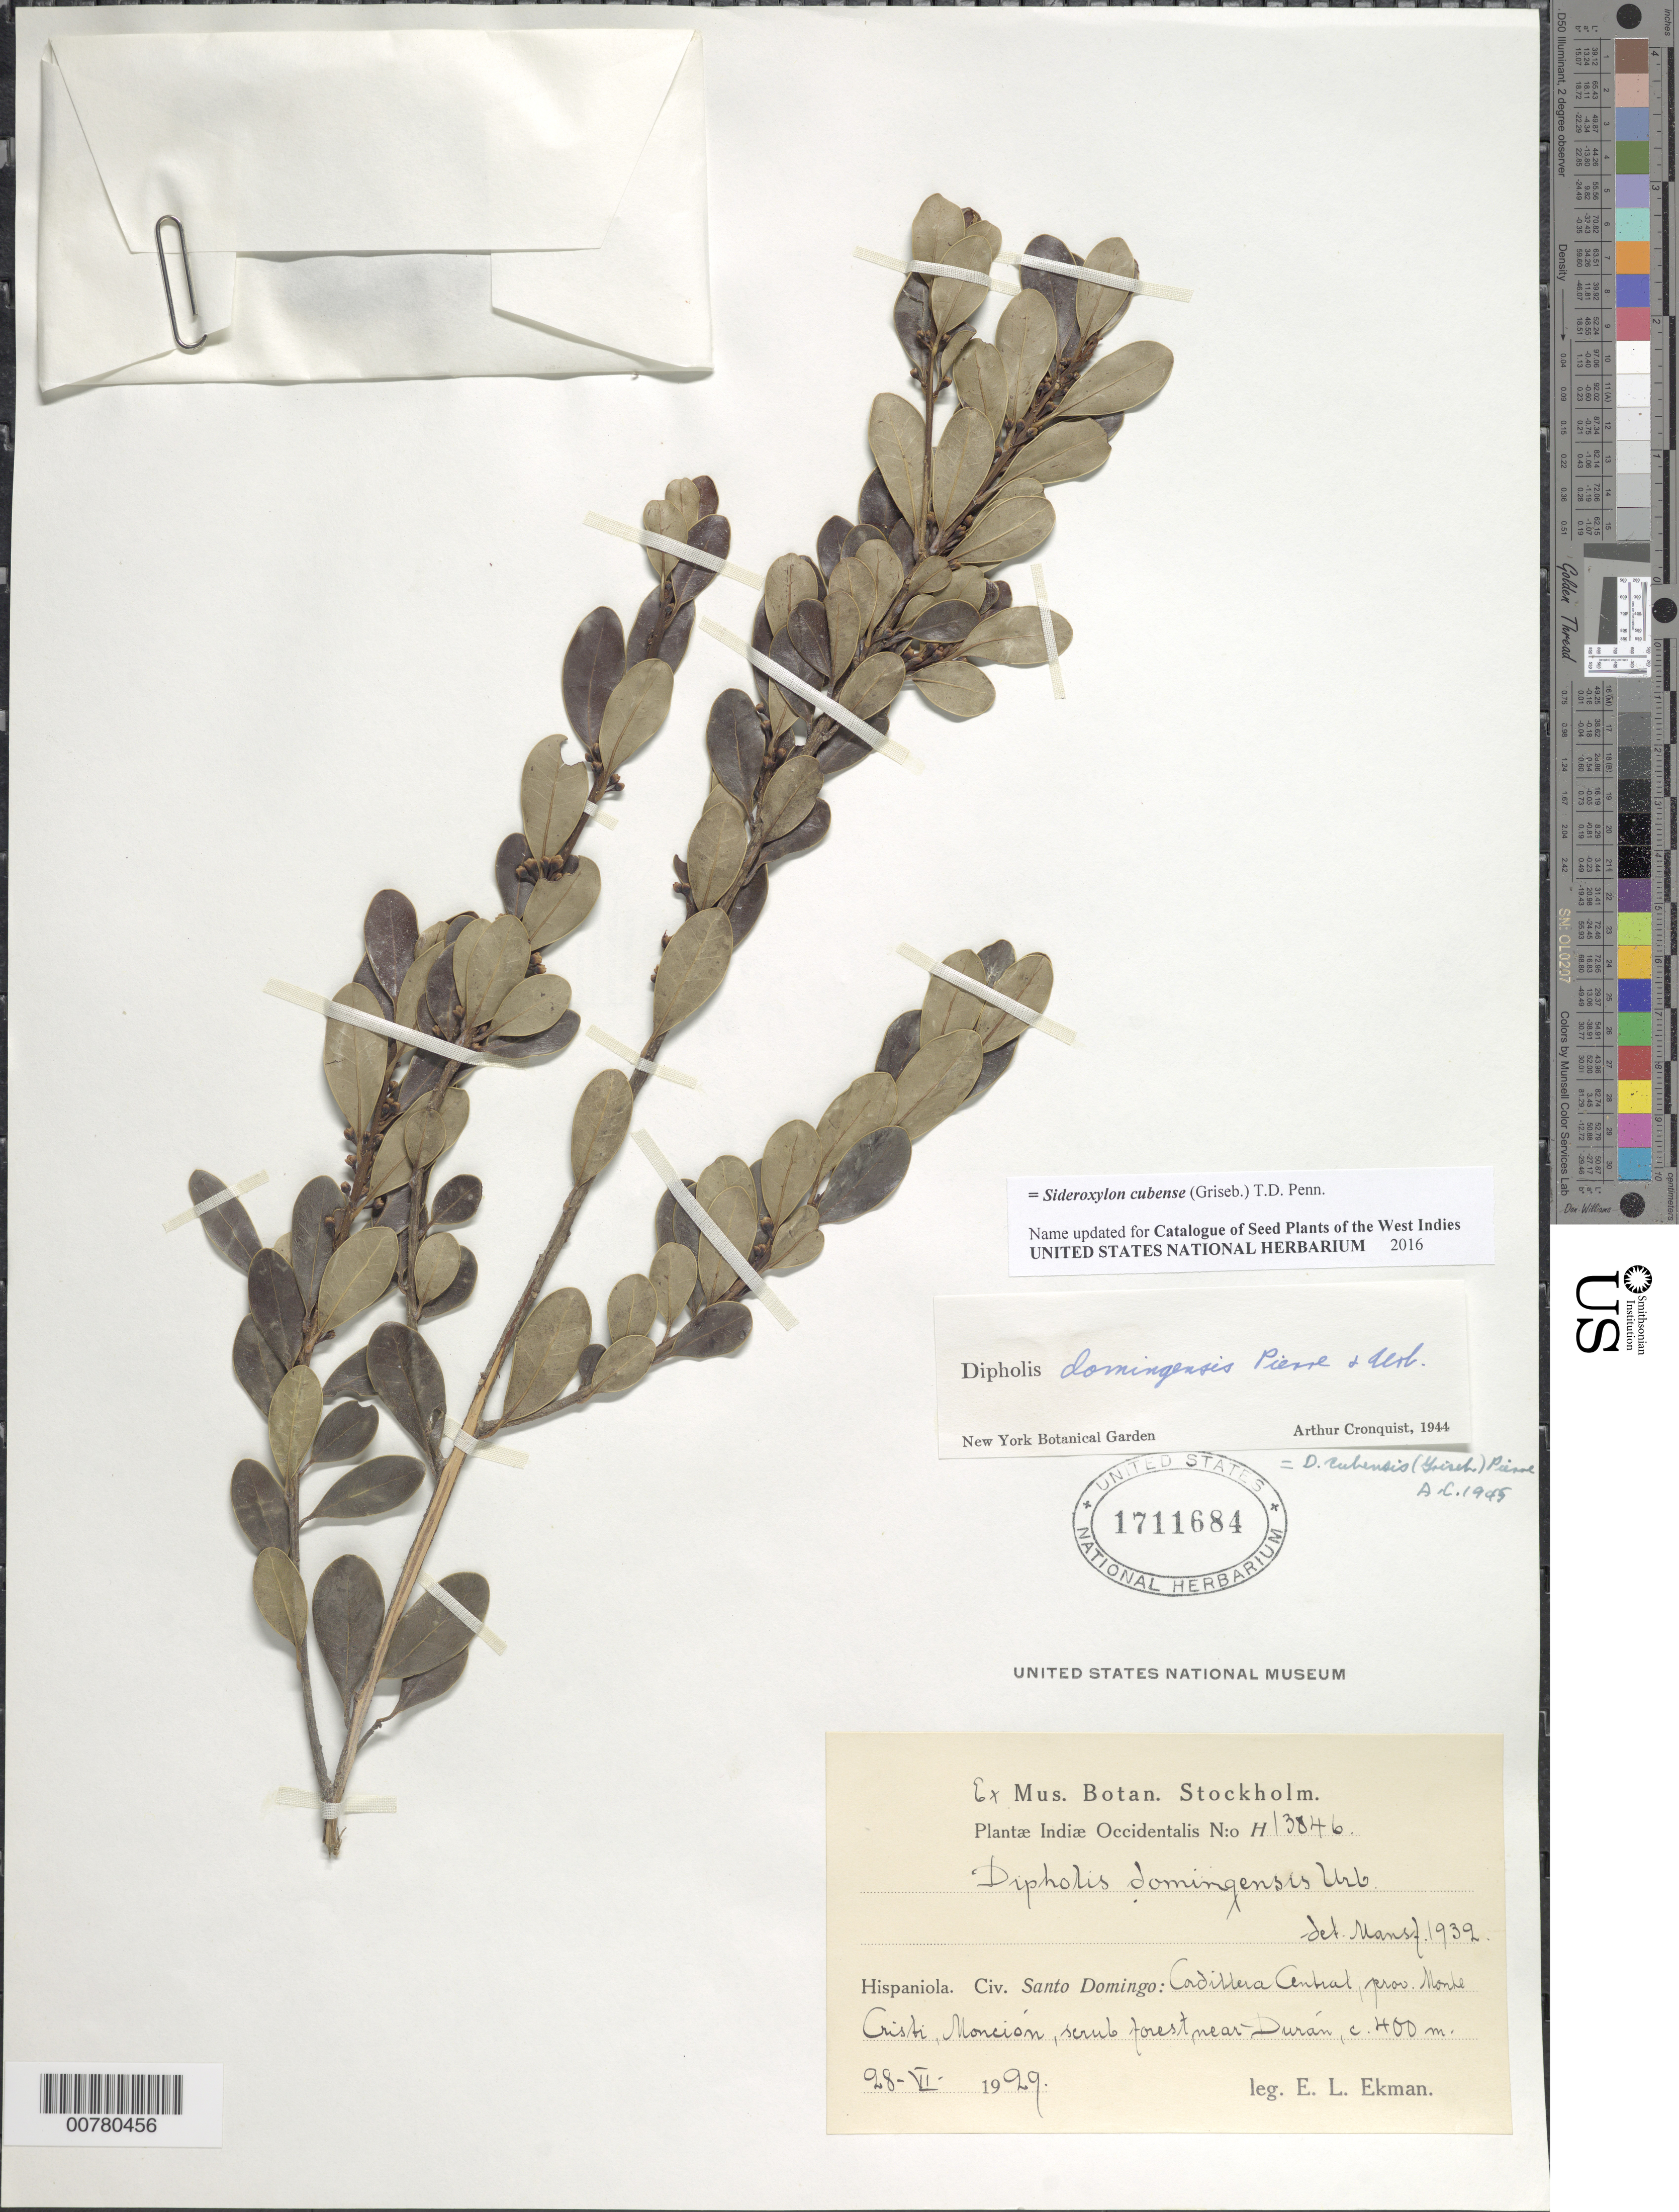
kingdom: Plantae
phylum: Tracheophyta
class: Magnoliopsida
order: Ericales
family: Sapotaceae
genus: Sideroxylon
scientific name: Sideroxylon cubense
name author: (Griseb.) T.D. Penn.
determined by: Cronquist, A. J.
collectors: E. L. Ekman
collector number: H 13046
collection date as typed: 28 Jun 1929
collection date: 1929-06-28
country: Dominican Republic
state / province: Monte Cristi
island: Hispaniola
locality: Cordillera Central, Moncion, near Duran.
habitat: Scrub forest.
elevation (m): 400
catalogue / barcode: US 1711684